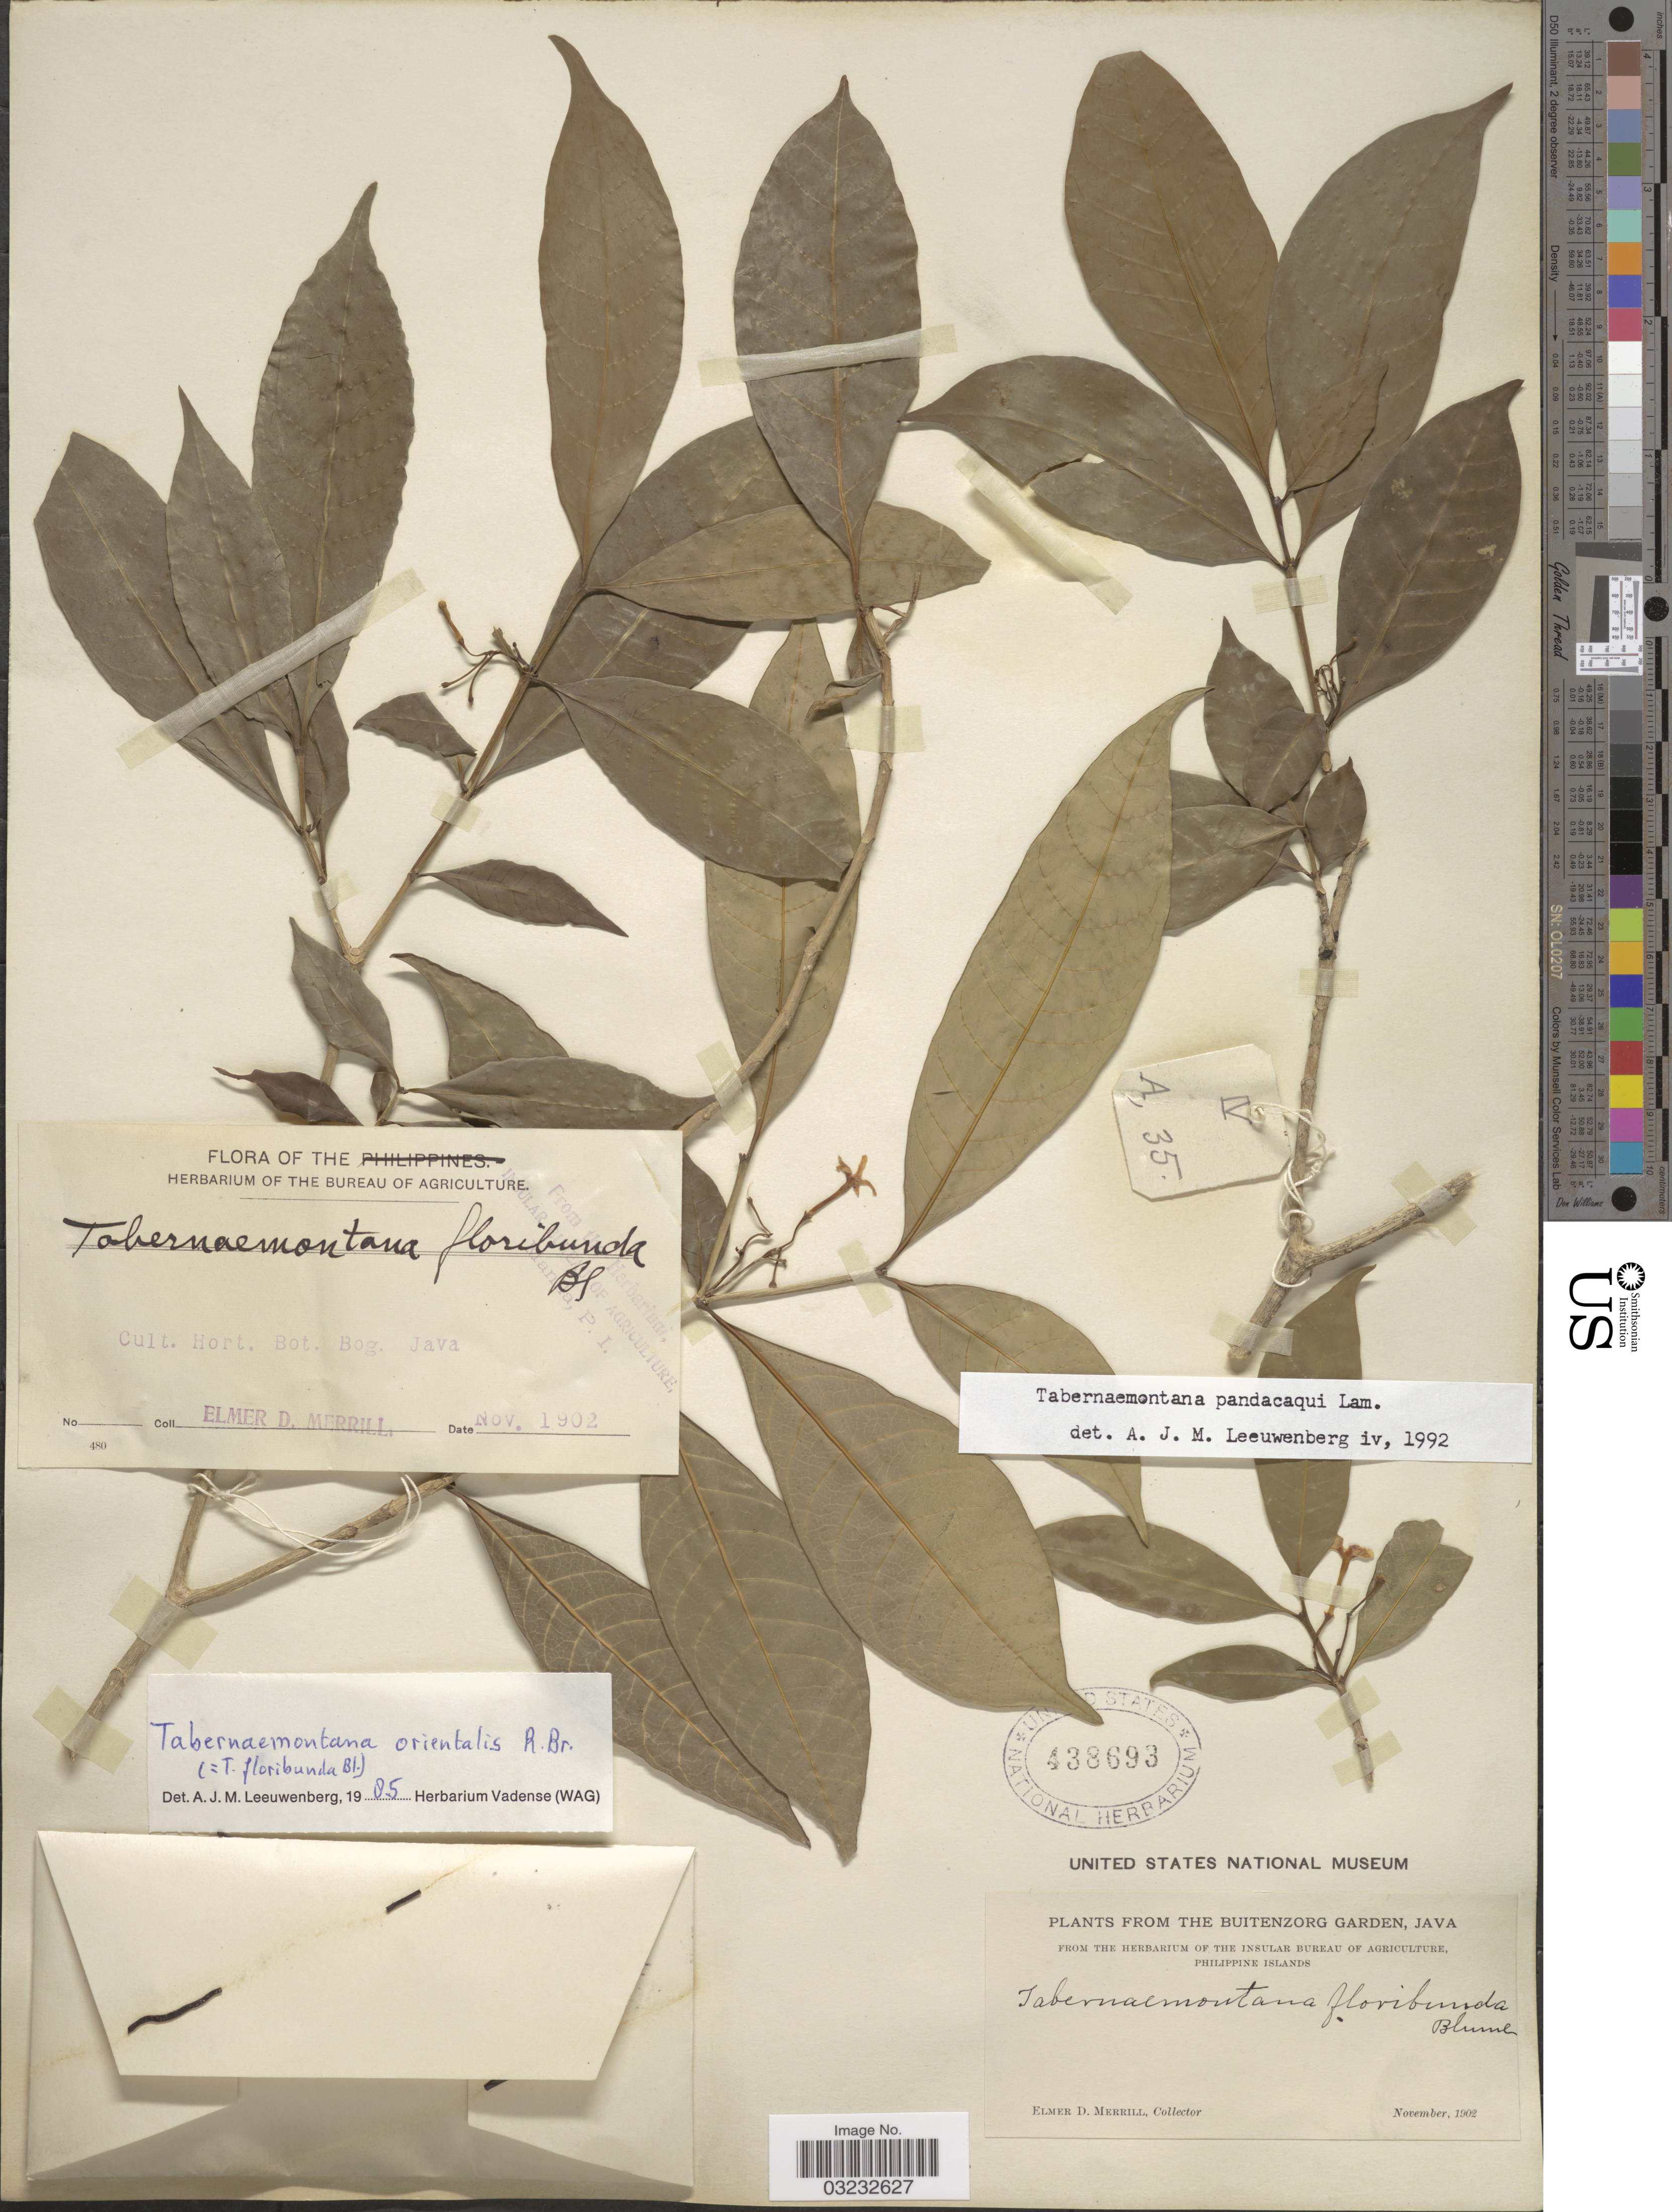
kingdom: Plantae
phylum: Tracheophyta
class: Magnoliopsida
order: Gentianales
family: Apocynaceae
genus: Tabernaemontana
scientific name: Tabernaemontana pandacaqui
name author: Poir.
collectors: E. D. Merrill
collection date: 1902-11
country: Indonesia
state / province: Java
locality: Buitenzorg Garden. Cult. Hort. Bot. Bog. Java.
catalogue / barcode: US 438693